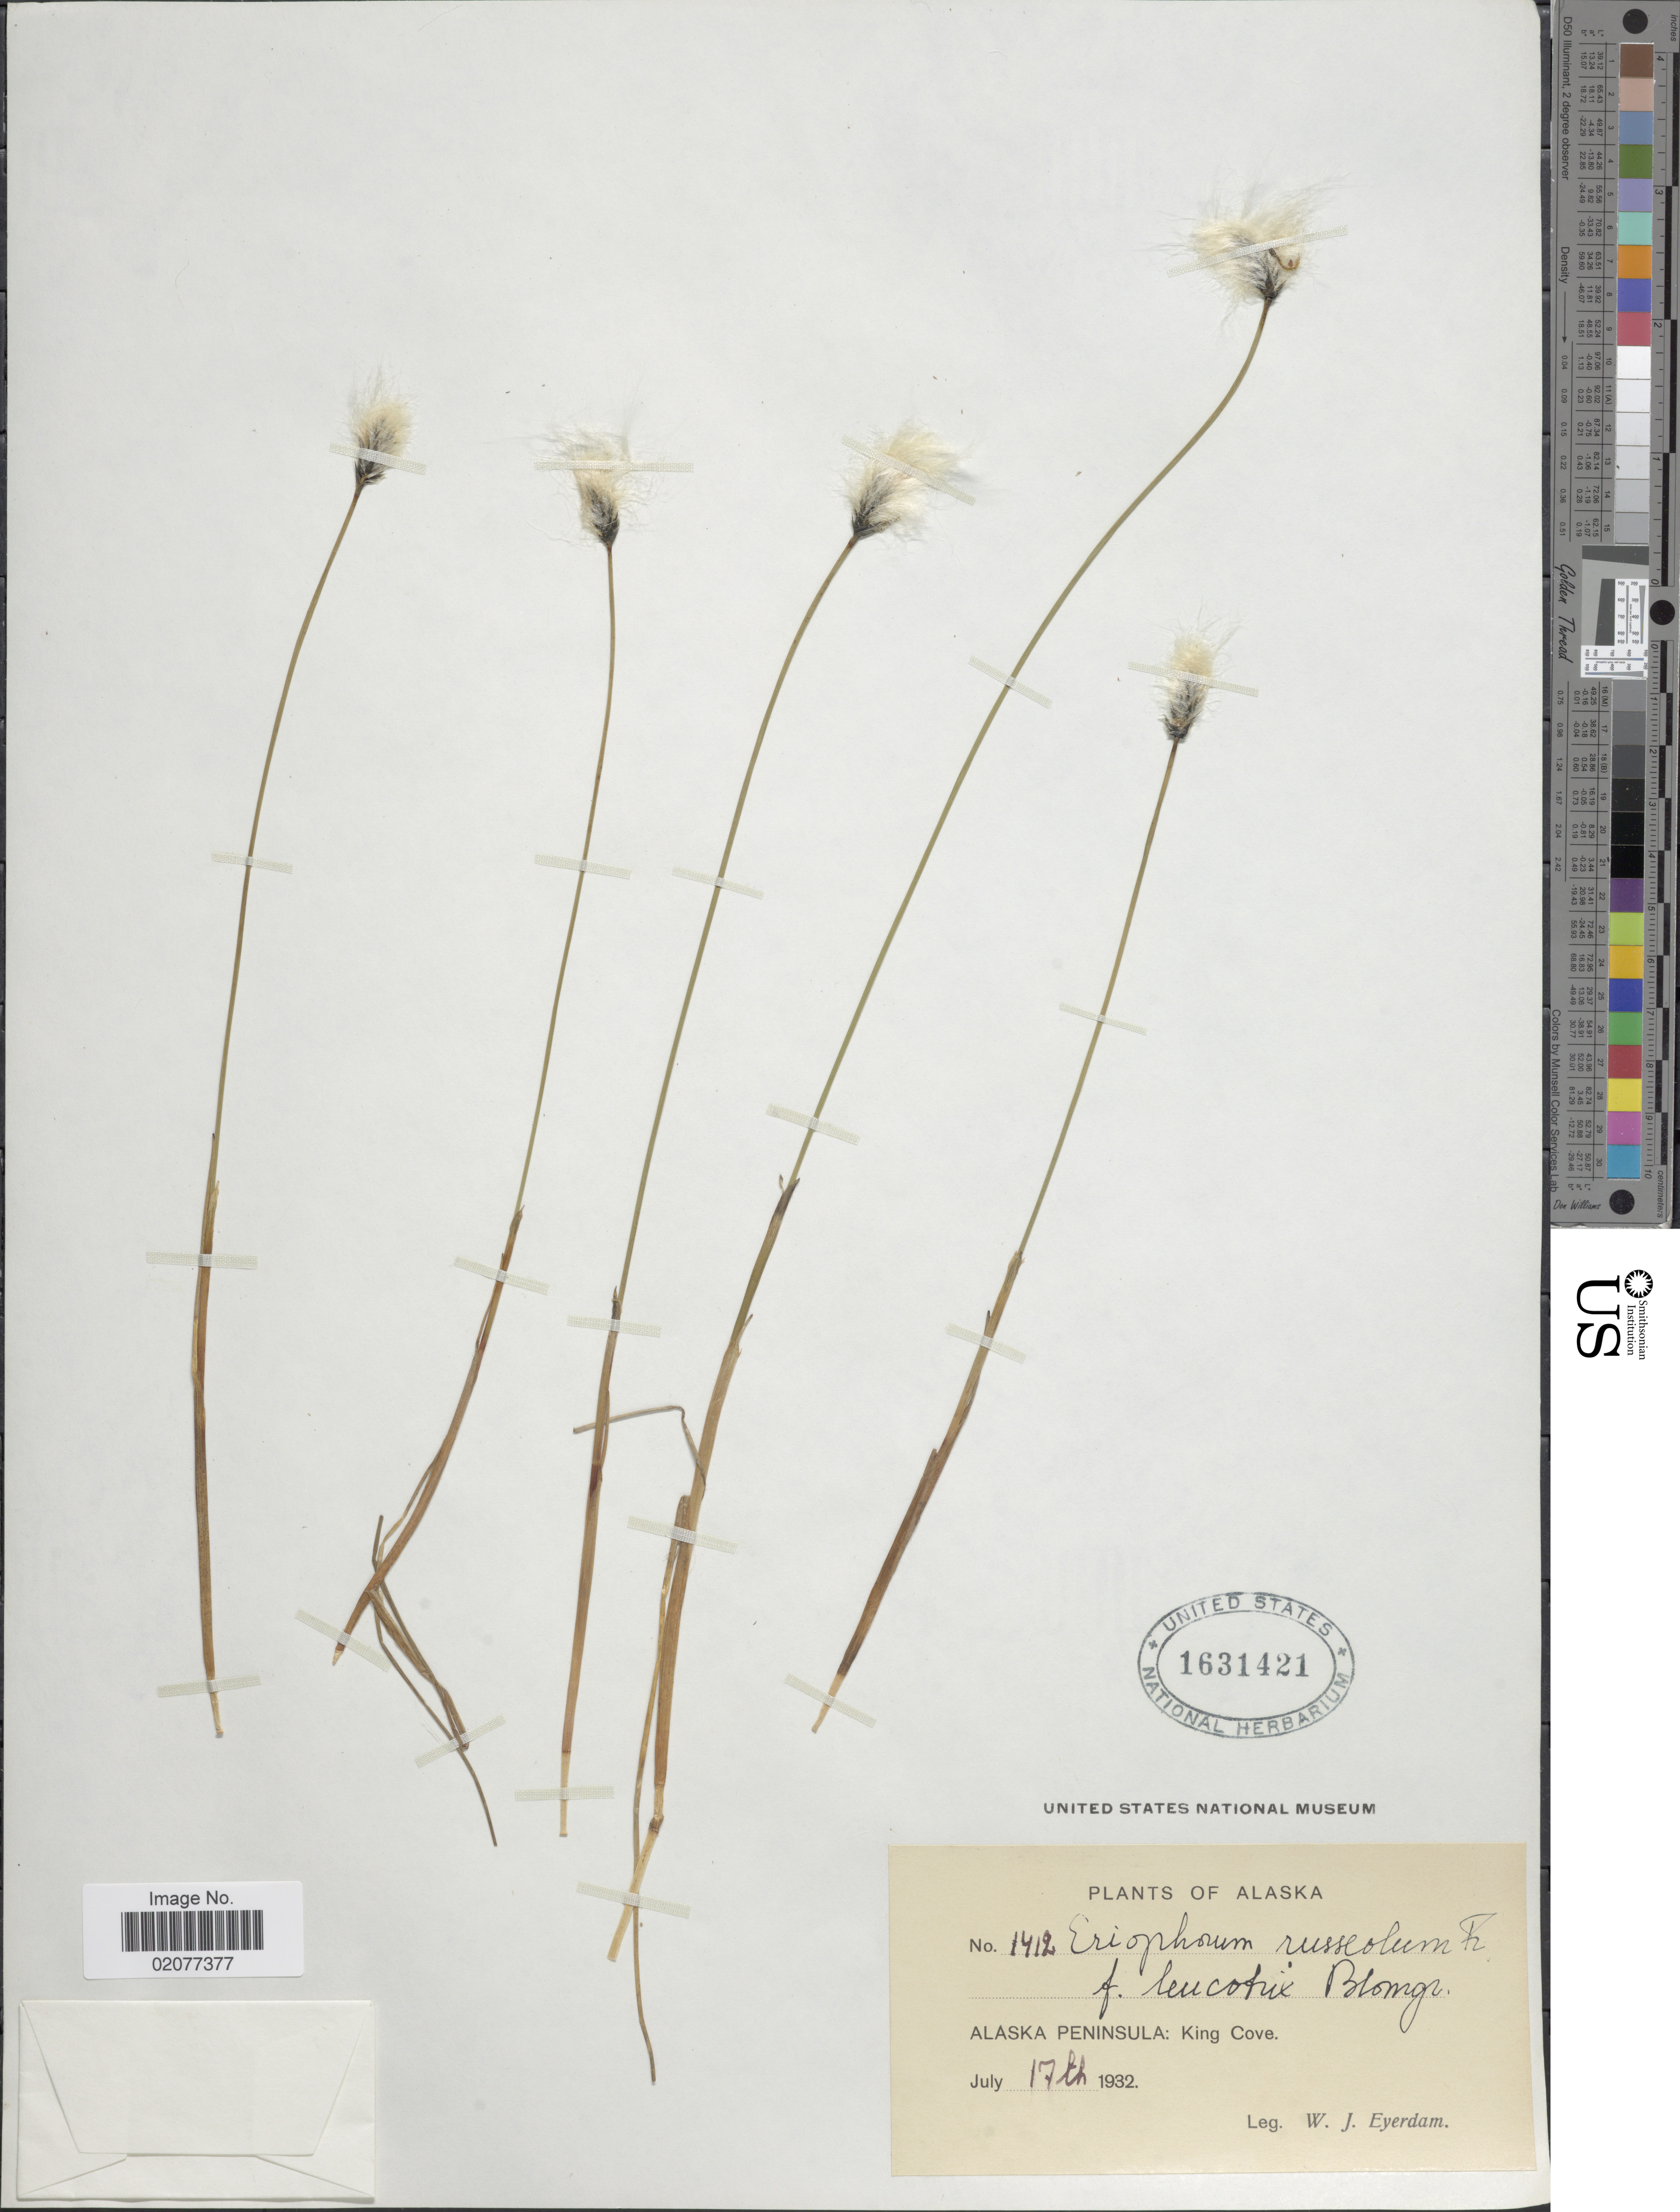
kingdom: Plantae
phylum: Tracheophyta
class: Liliopsida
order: Poales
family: Cyperaceae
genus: Eriophorum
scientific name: Eriophorum chamissonis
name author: C.A. Mey.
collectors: W. J. Eyerdam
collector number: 1412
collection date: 1932-06-17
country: United States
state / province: Alaska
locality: Alaska Peninsula: King Cove.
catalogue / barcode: US 1631421